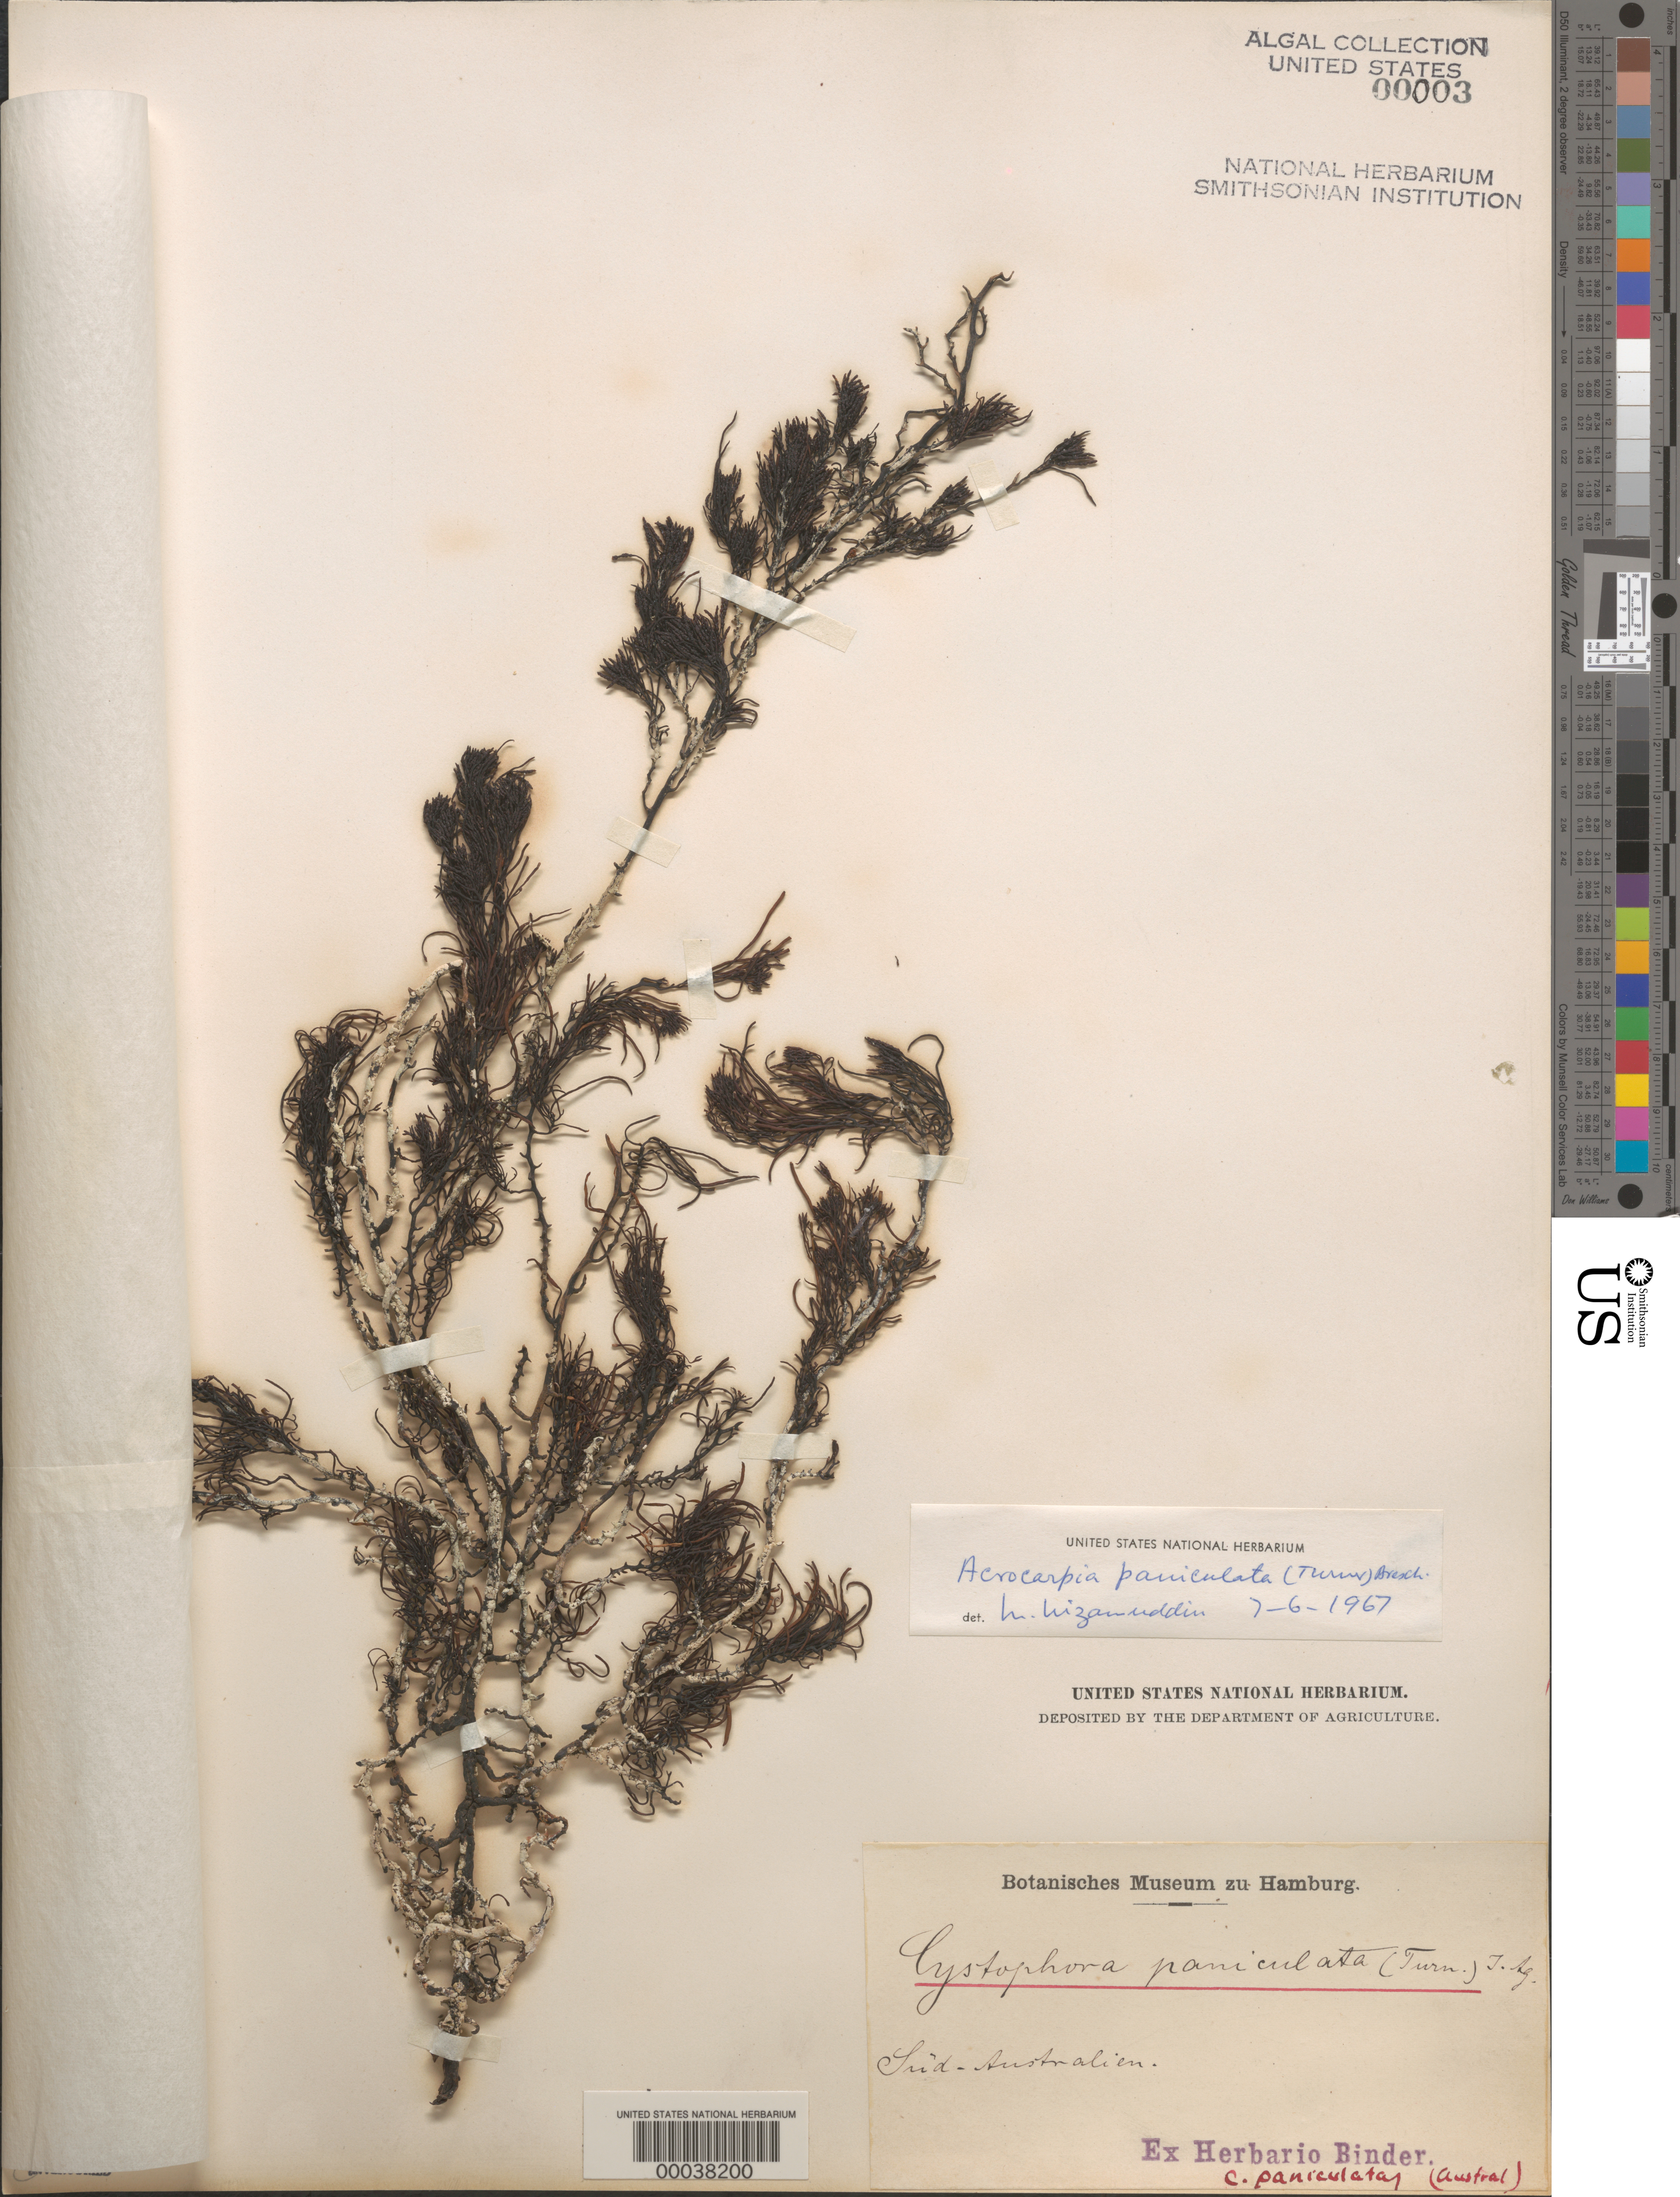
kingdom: Chromista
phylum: Ochrophyta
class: Phaeophyceae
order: Fucales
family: Sargassaceae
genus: Acrocarpia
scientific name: Acrocarpia paniculata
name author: (Turner) Aresch.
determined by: Nizamuddin, M.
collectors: F. Binder (herbarium)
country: Australia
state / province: South Australia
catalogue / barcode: US 3